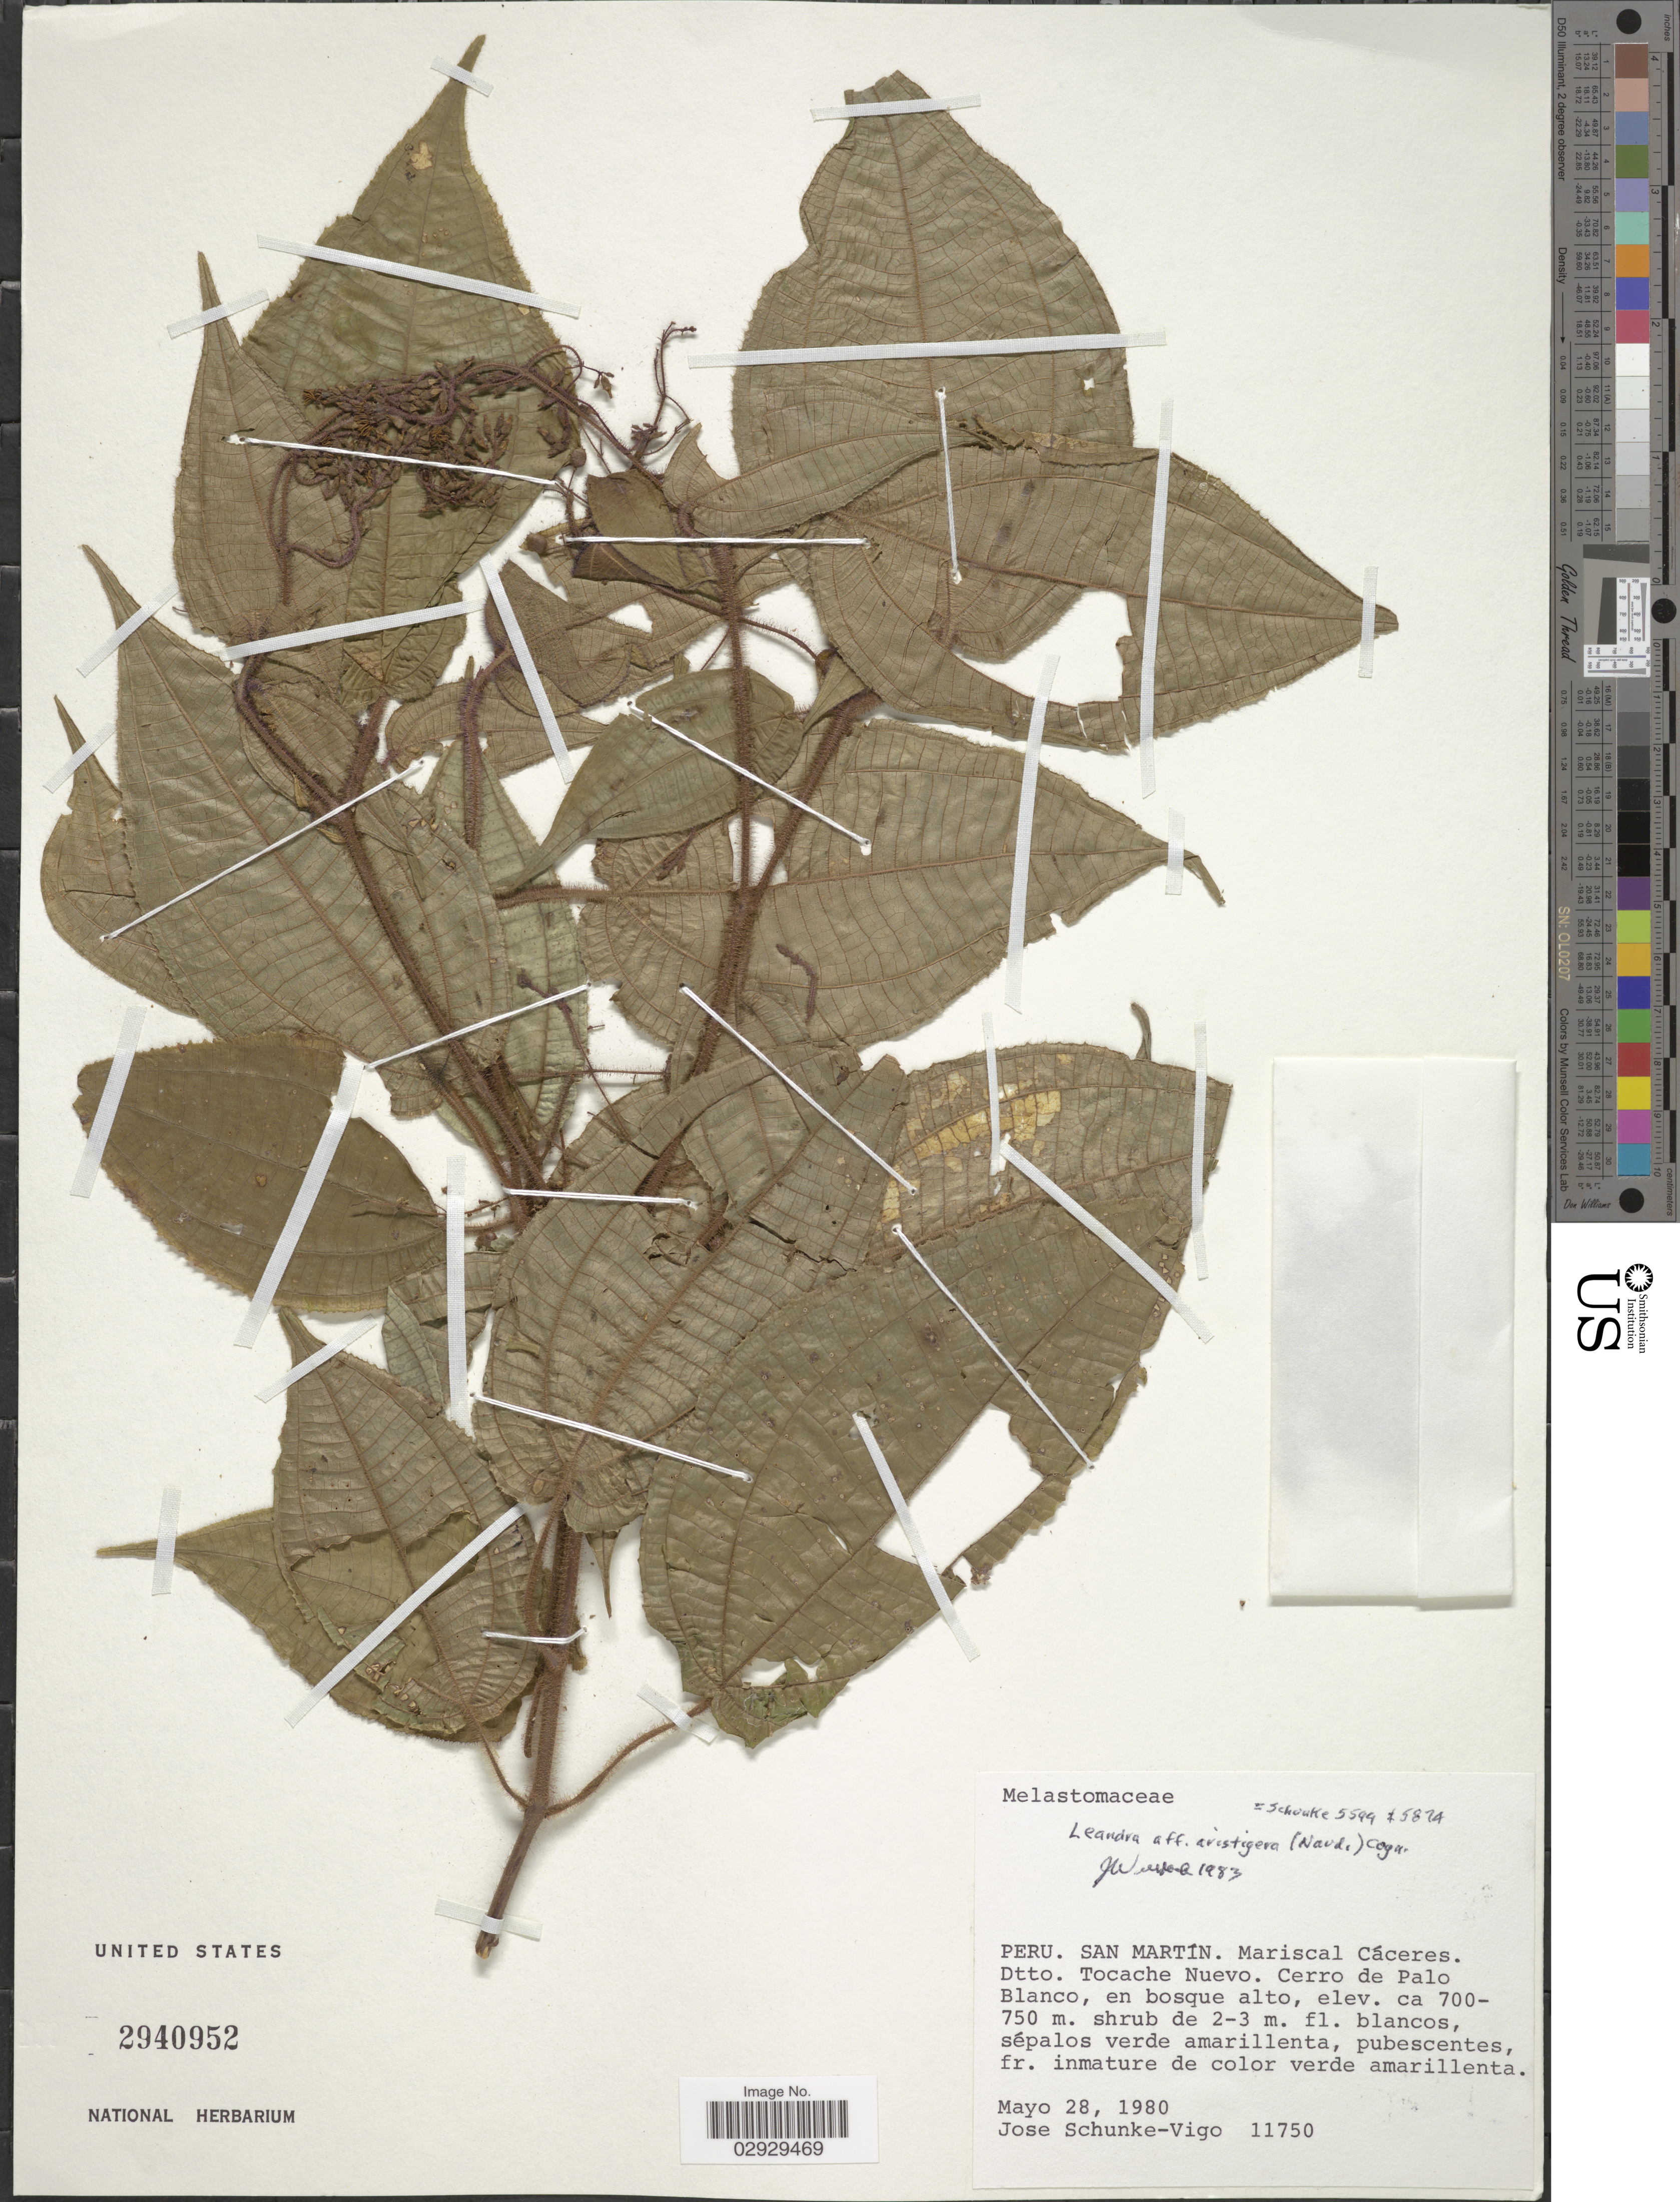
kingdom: Plantae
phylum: Tracheophyta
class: Magnoliopsida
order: Myrtales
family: Melastomataceae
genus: Leandra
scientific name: Leandra aristigera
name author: (Naudin) Cogn.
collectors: J. Schunke Vigo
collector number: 11750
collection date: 1980-05-28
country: Peru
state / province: San Martín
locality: Mariscal Cáceres. Dtto. Tocache Nuevo. Cerro de Palo Blanco.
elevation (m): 700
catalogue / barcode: US 2940952